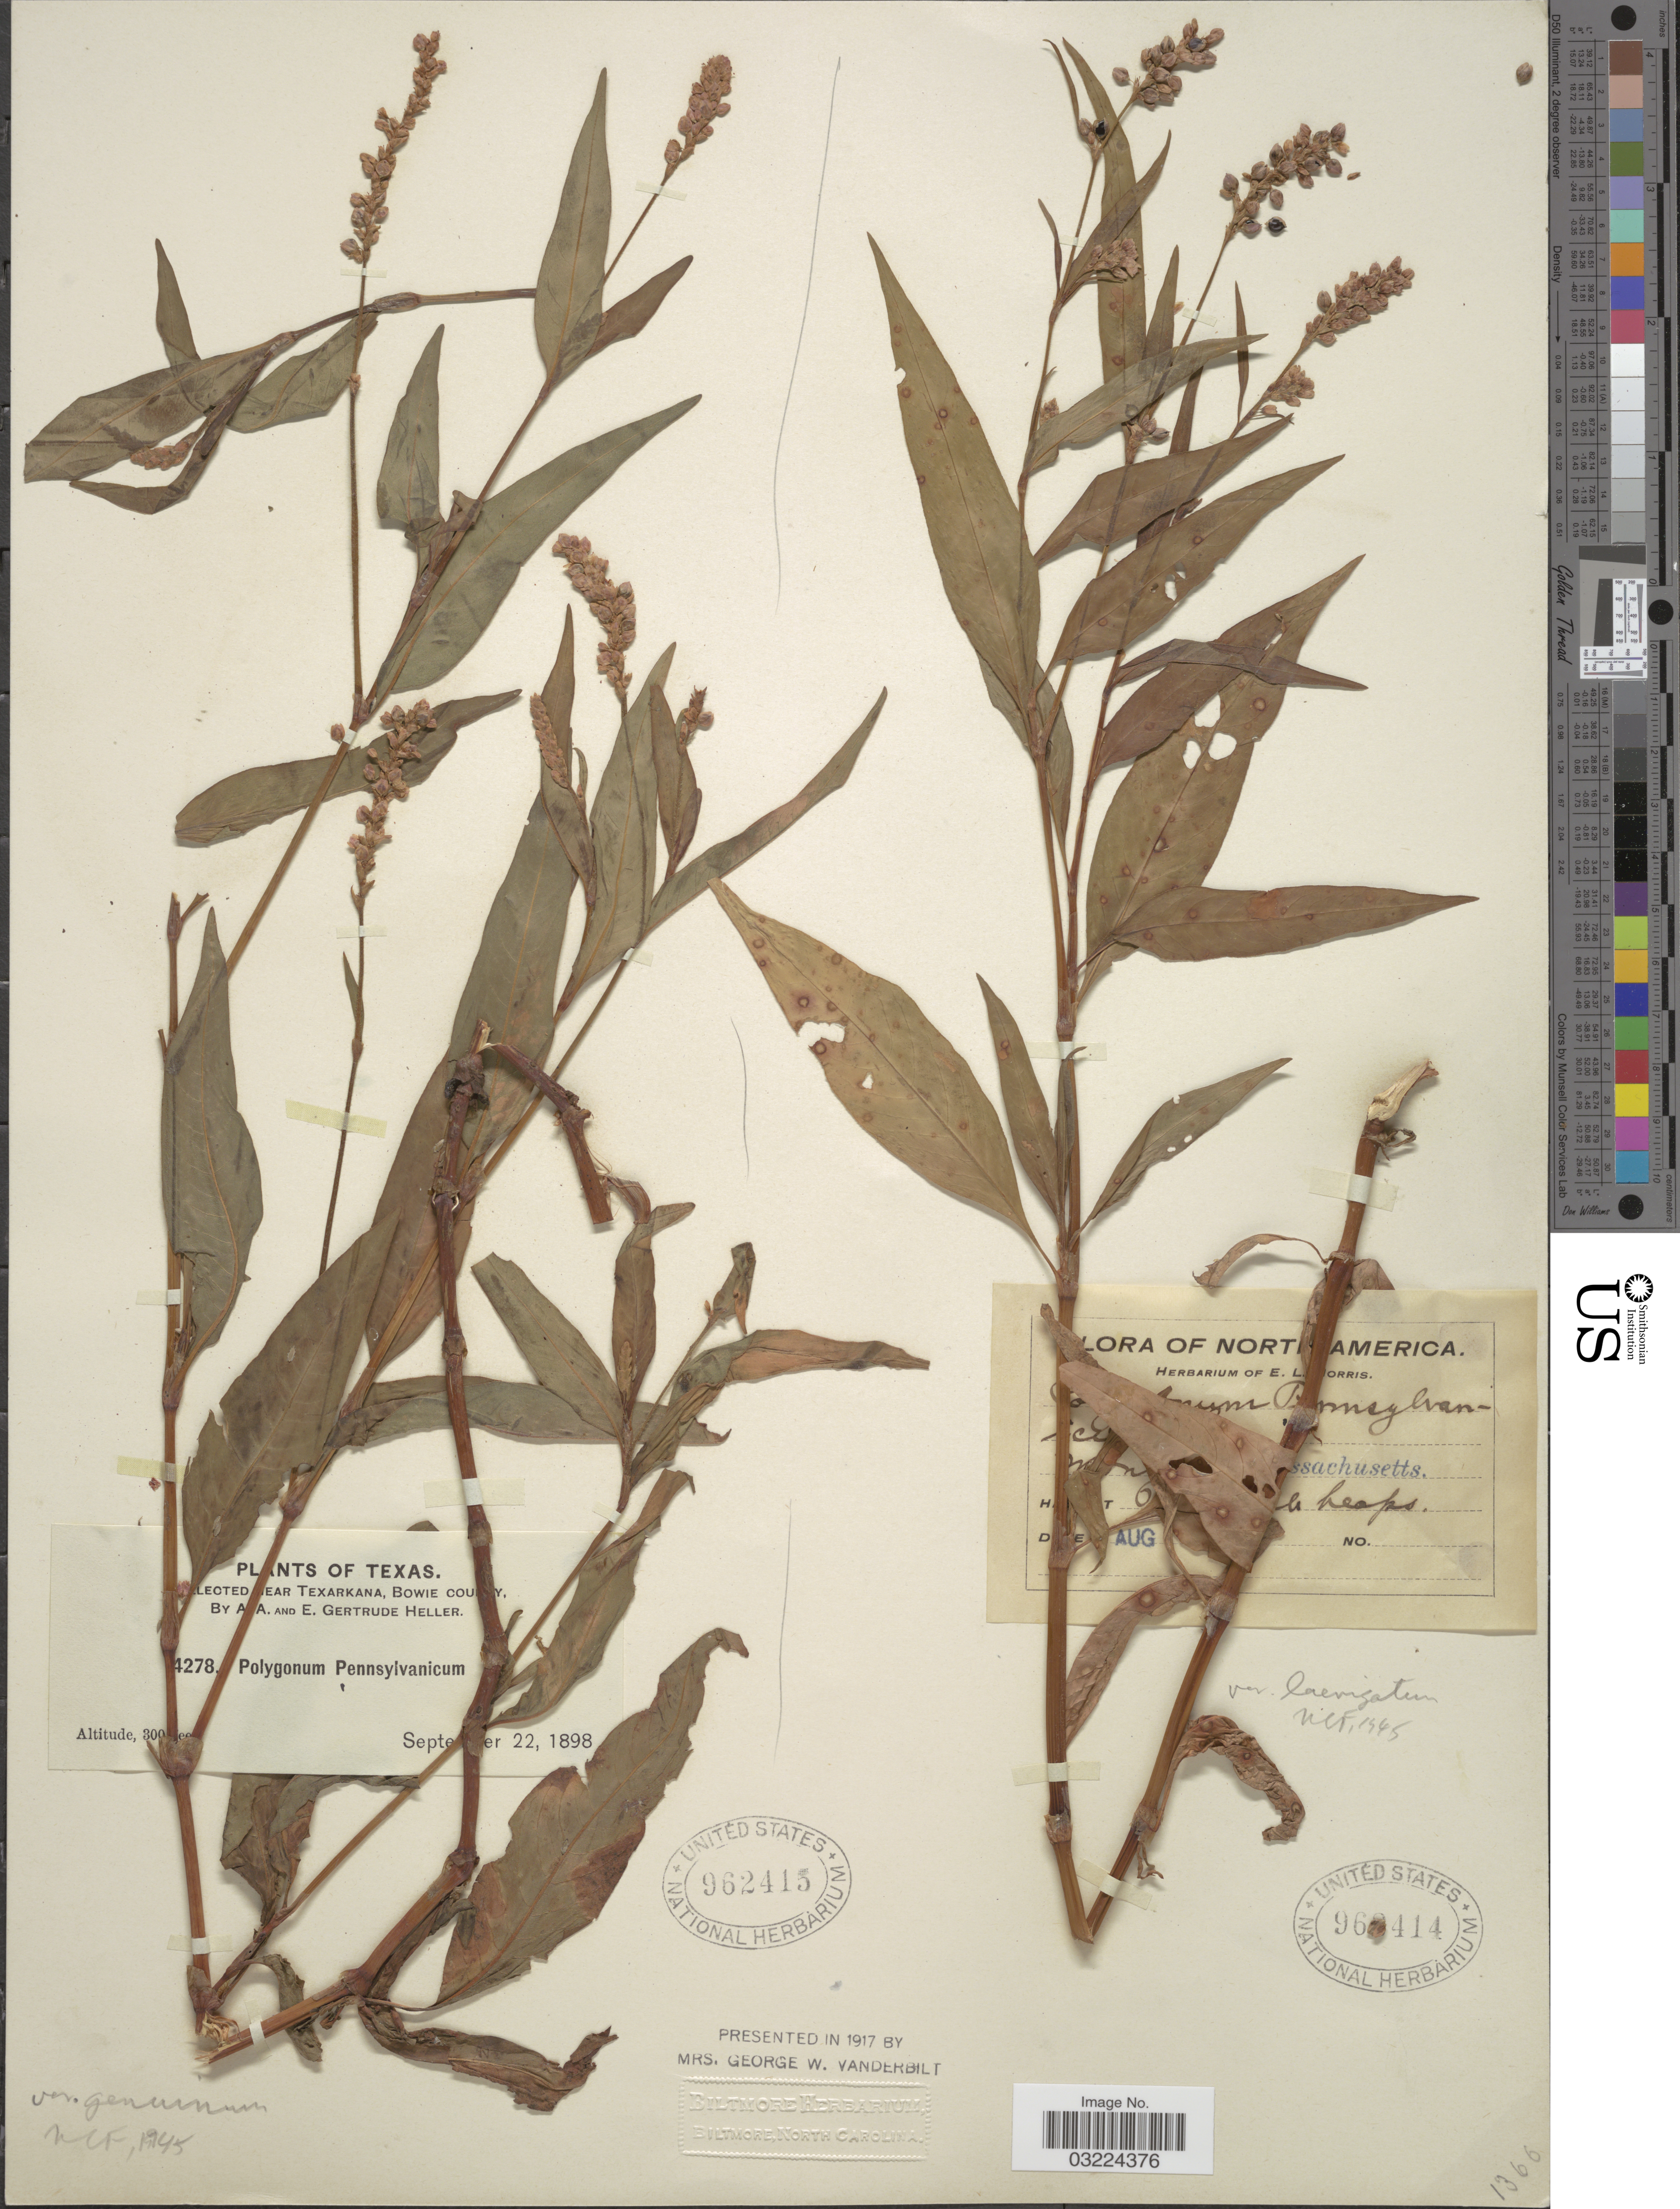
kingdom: Plantae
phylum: Tracheophyta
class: Magnoliopsida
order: Caryophyllales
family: Polygonaceae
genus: Persicaria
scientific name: Persicaria pensylvanica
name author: (L.) M. Gómez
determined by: Atha, D. E.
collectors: E. Morris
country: United States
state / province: Massachusetts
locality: [illegible text] [illegible text]ssachusetts.